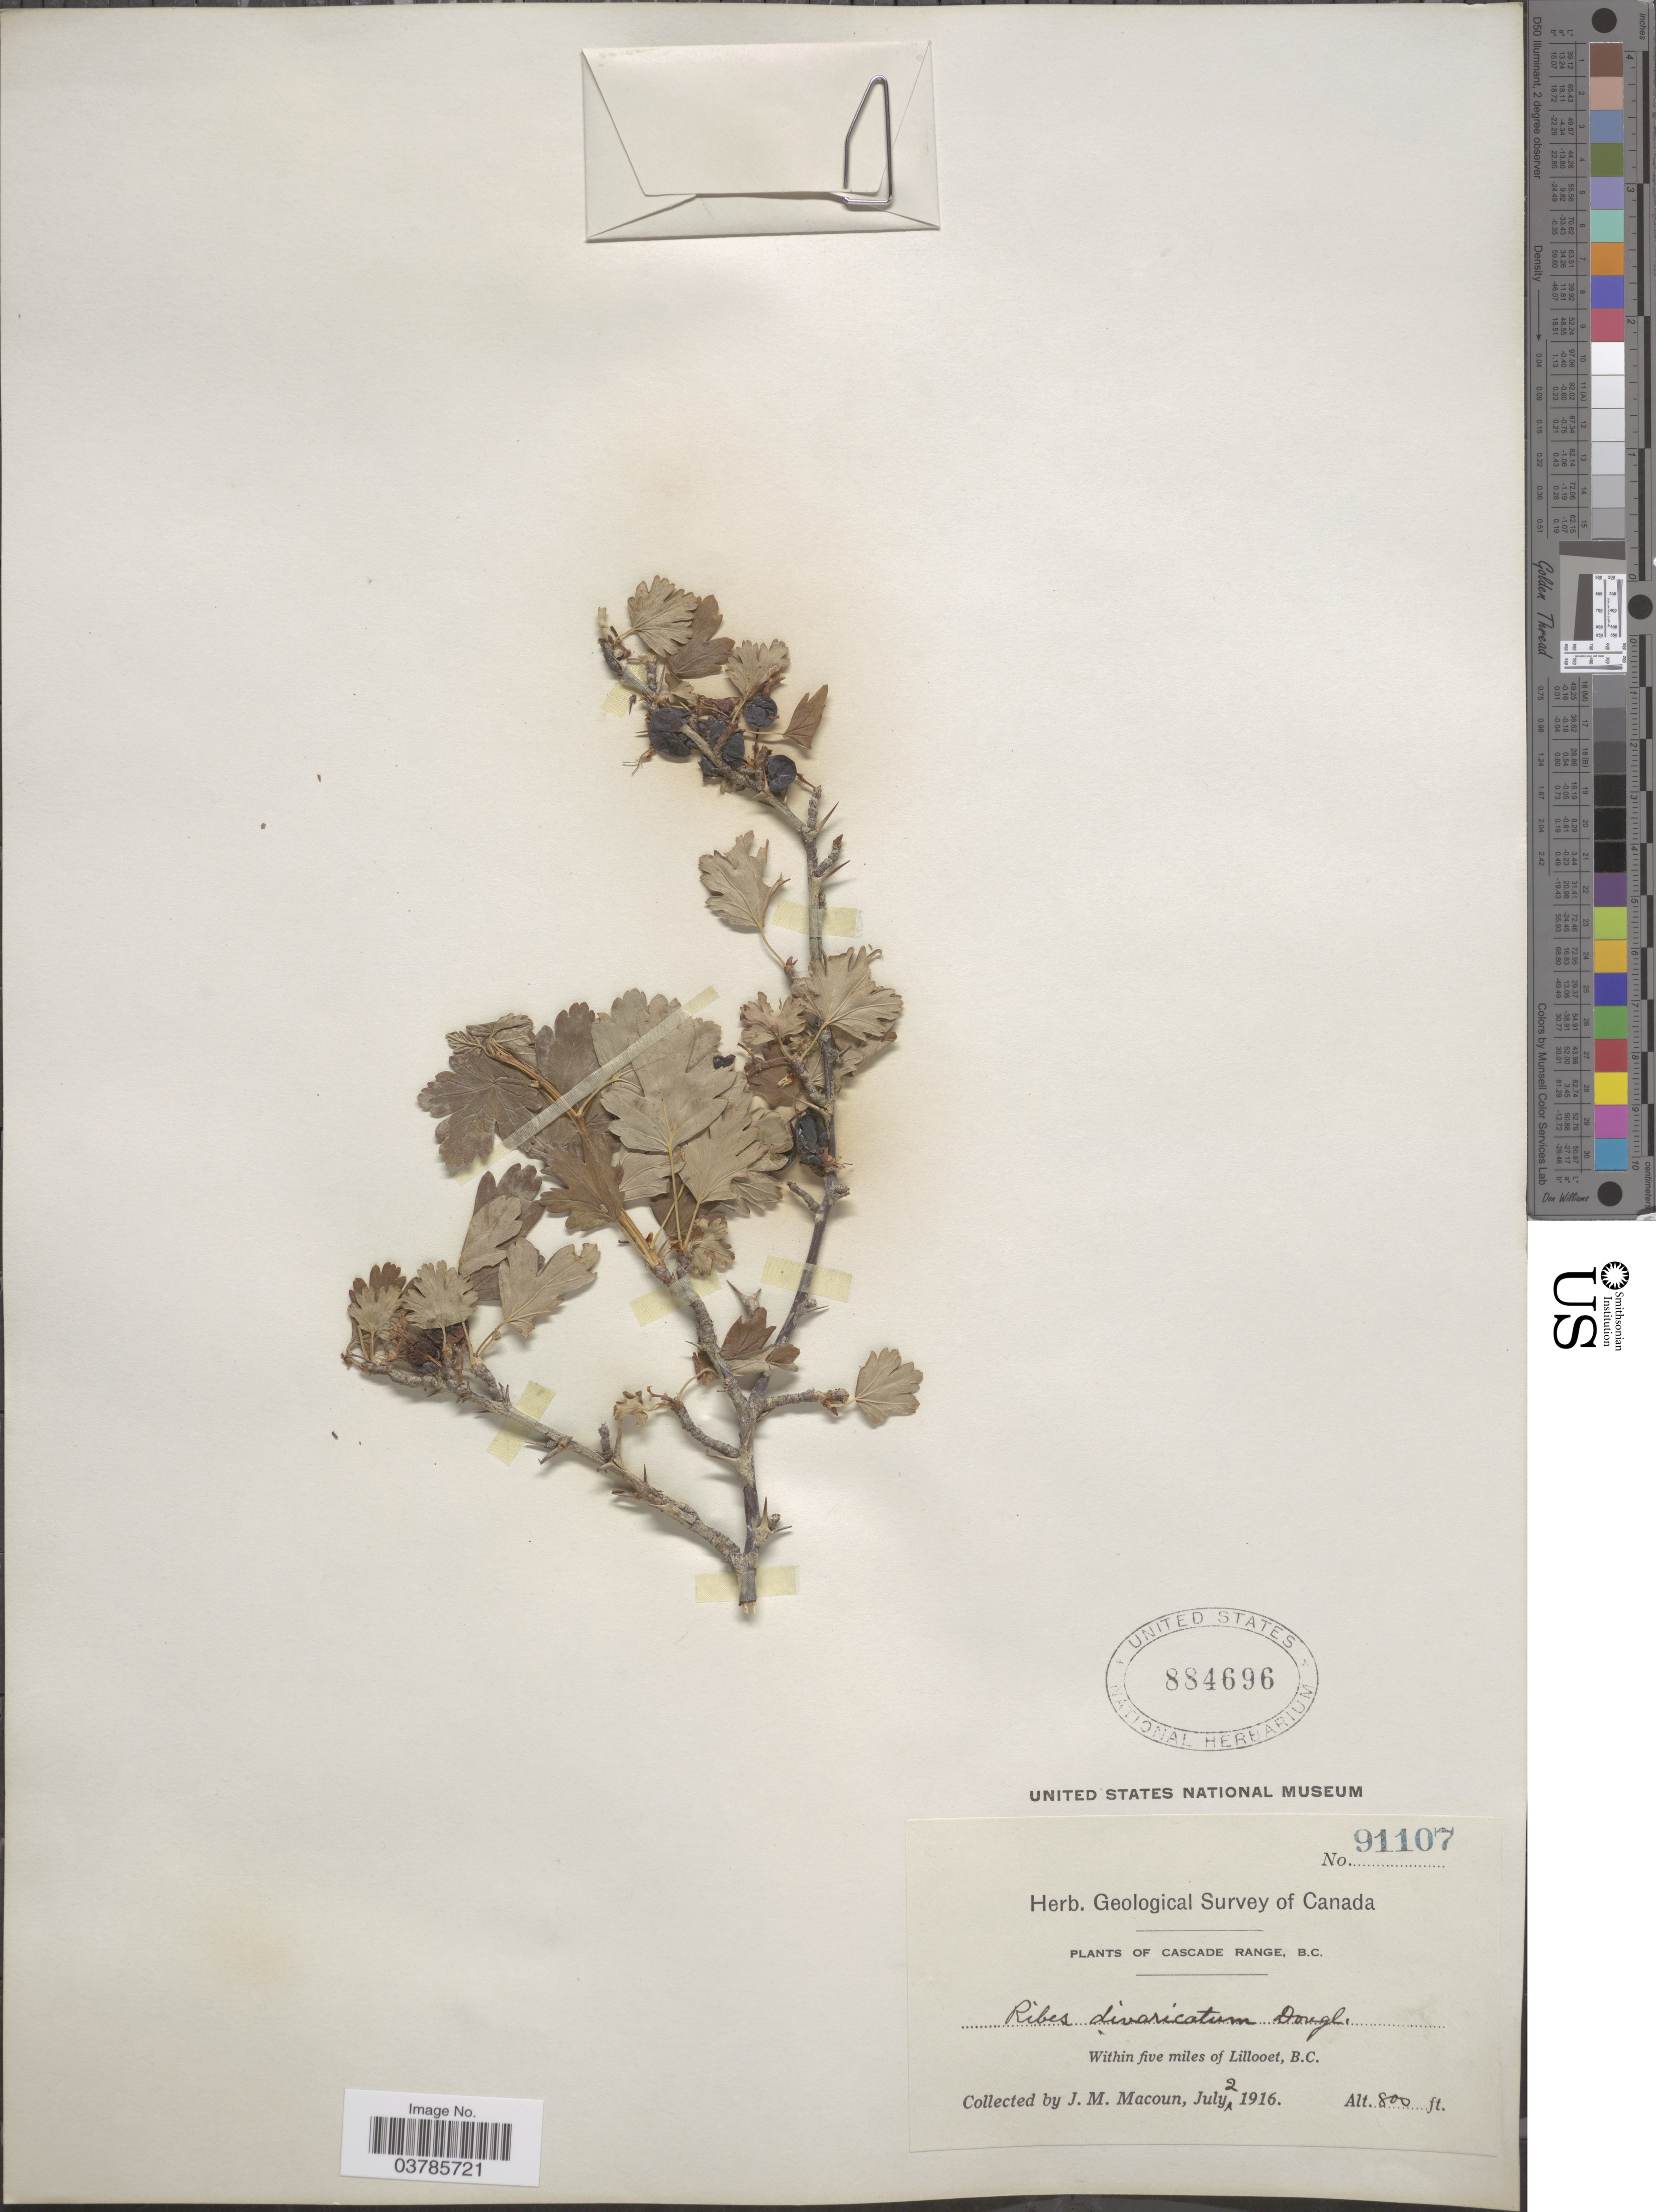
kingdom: Plantae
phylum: Tracheophyta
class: Magnoliopsida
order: Saxifragales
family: Grossulariaceae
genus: Ribes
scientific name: Ribes divaricatum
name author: Douglas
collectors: J. M. Macoun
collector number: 91107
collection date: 1916-07-02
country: Canada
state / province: British Columbia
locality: Cascade Range. Within five miles of Lillooet.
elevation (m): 244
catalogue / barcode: US 884696